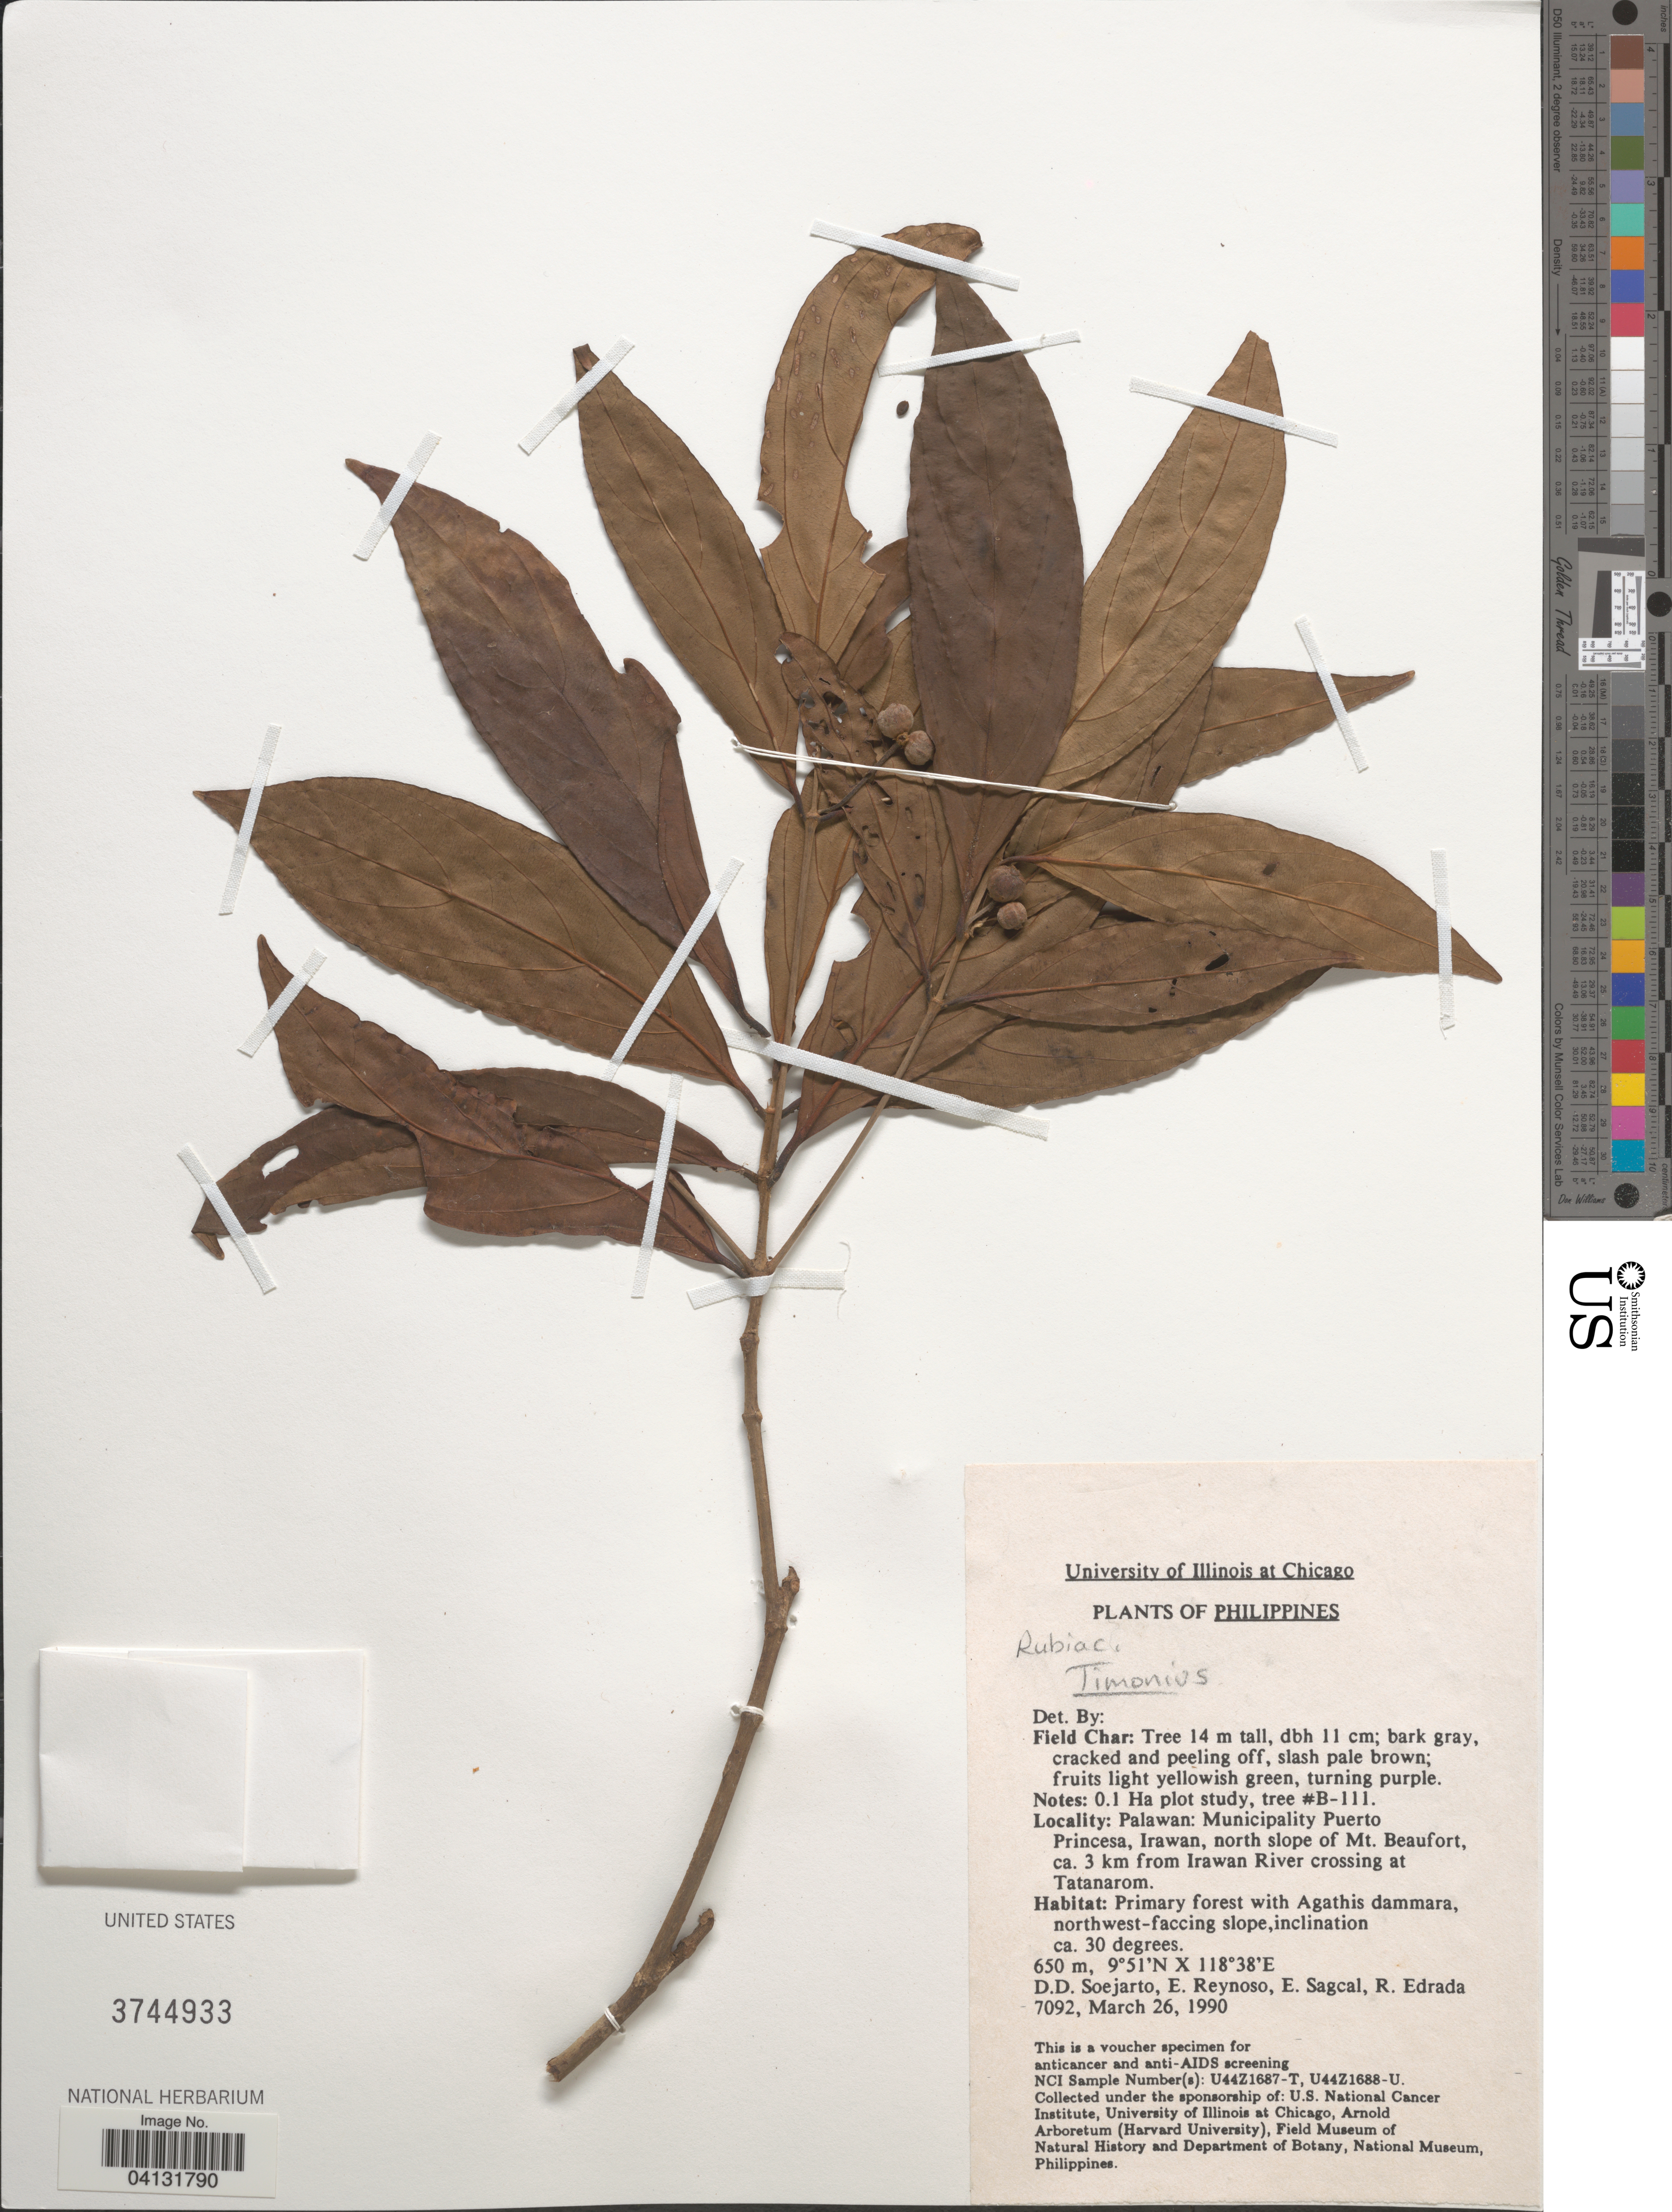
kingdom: Plantae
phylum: Tracheophyta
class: Magnoliopsida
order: Gentianales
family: Rubiaceae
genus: Timonius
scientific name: Timonius sp.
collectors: E. Reynoso, E. Sagcal & R. Edrada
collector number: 7092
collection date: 1990-03-26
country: Philippines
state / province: Mimaropa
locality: Palawan: Municipality Puerto Princesa, Irawan, north slope of Mt. Beaufort, ca. 3 km from Irawan River crossing at Tatanarom. Northwest-facing slope.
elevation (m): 650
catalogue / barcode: US 3744933